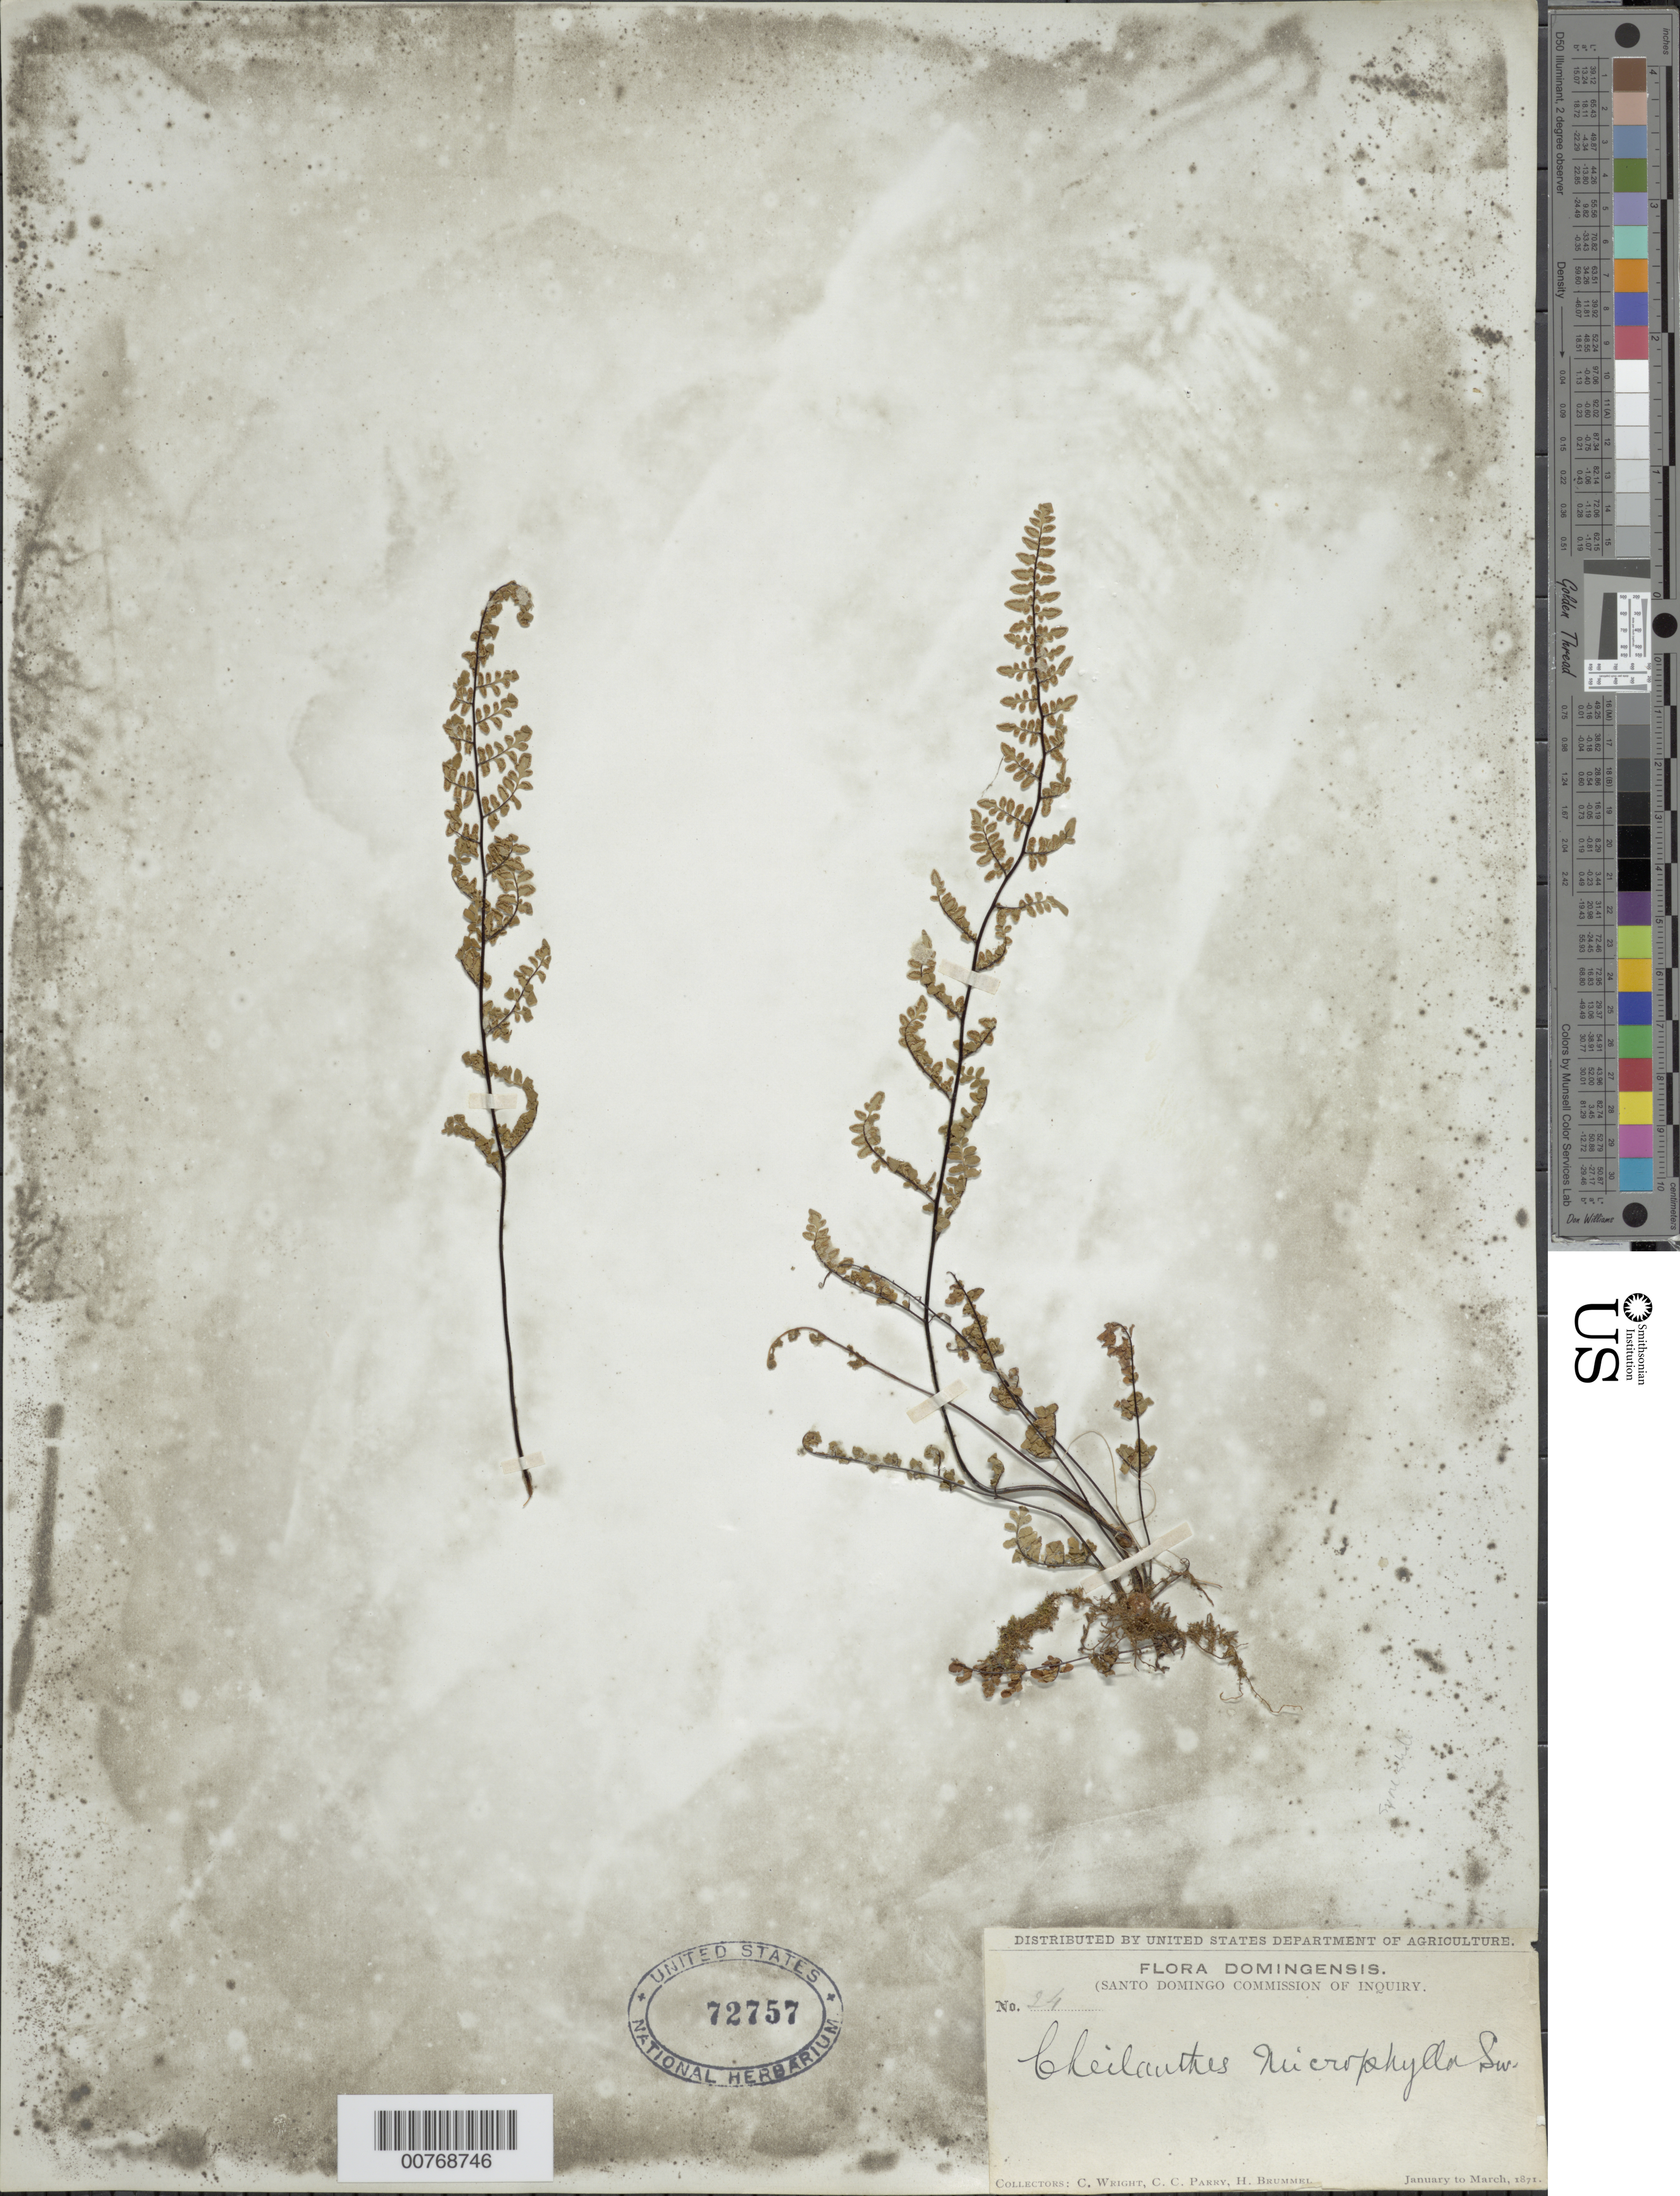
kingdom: Plantae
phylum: Tracheophyta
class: Polypodiopsida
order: Polypodiales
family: Pteridaceae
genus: Myriopteris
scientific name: Myriopteris microphylla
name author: (Sw.) Grusz & Windham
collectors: C. Wright, C. C. Parry & H. Brummel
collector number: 24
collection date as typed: Jan 1871 to -- Mar 1871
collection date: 1871-01/1871-03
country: Dominican Republic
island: Hispaniola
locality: Santo Domingo Commission of Inquiry.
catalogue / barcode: US 72757